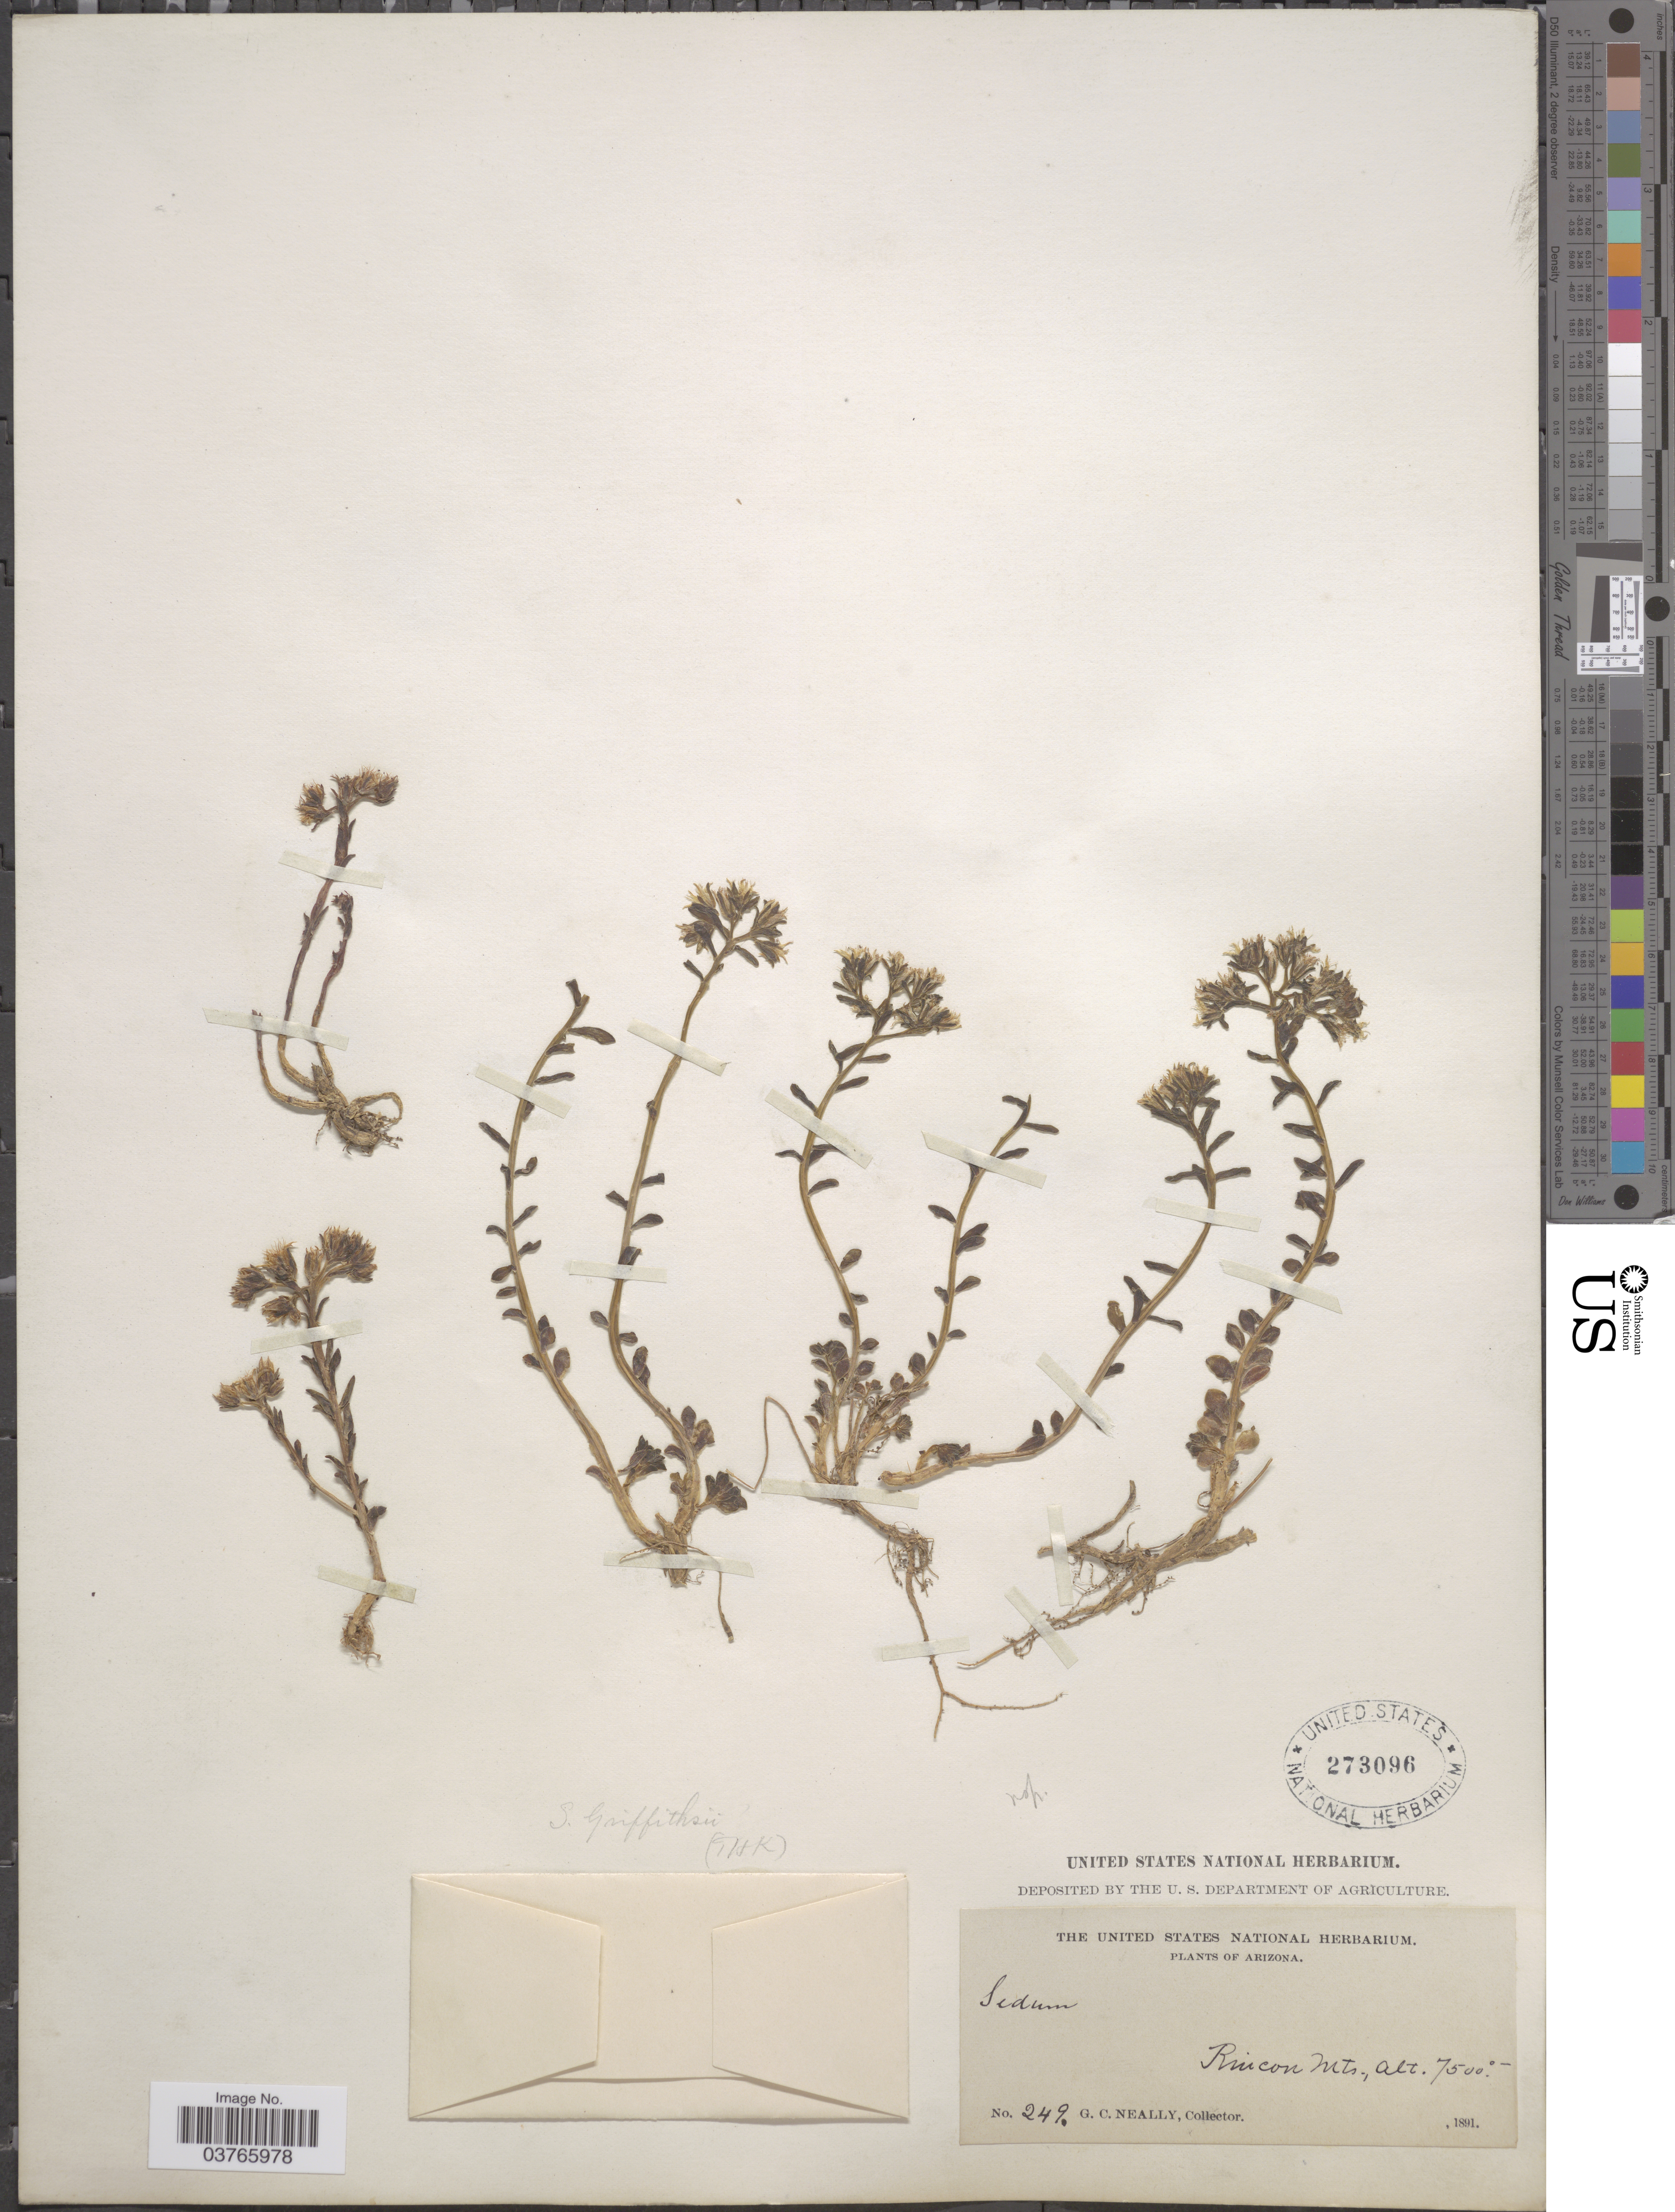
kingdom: Plantae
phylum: Tracheophyta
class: Magnoliopsida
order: Saxifragales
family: Crassulaceae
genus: Sedum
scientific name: Sedum griffithsii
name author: Rose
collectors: G. Neally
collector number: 249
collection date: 1891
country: United States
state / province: Arizona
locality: Rincon Mts.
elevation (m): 2286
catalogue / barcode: US 273096